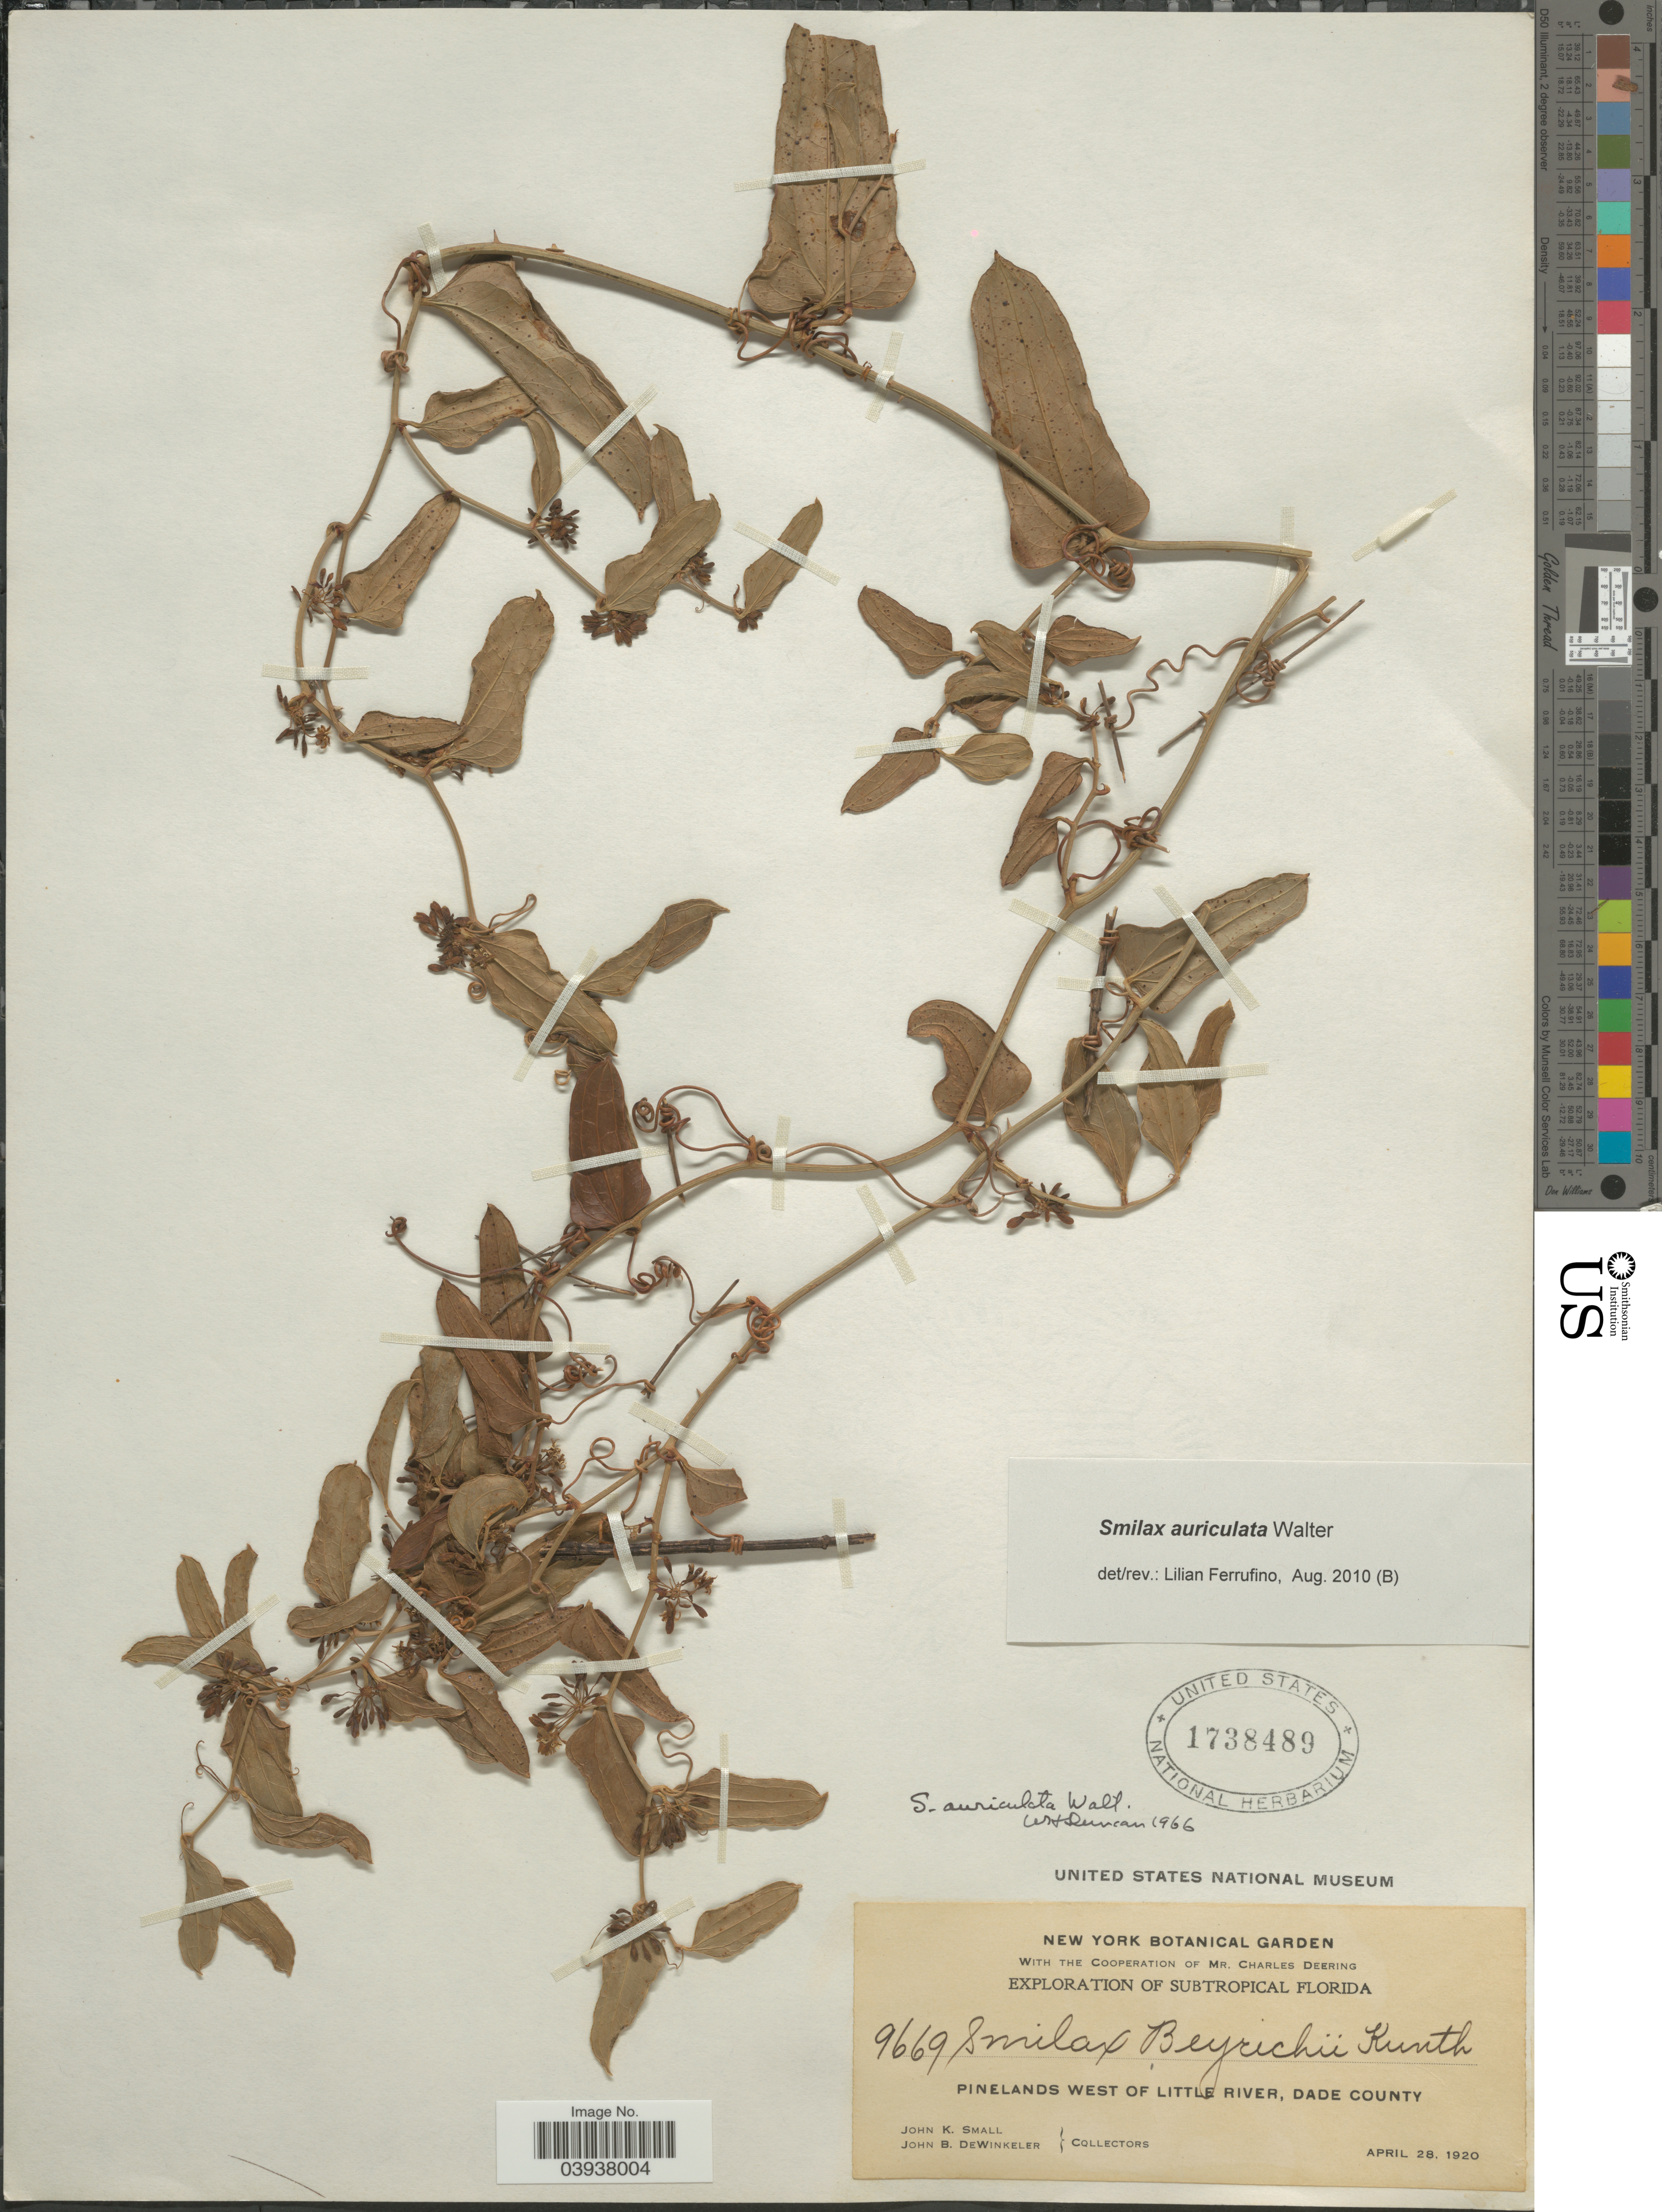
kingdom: Plantae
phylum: Tracheophyta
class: Liliopsida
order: Liliales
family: Smilacaceae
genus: Smilax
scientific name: Smilax auriculata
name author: Walter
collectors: J. K. Small & J. B. Dewinkeler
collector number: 9669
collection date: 1920-04-28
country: United States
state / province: Florida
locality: Subtropical Florida. Pinelands West of Little River, Dade County.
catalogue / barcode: US 1738489